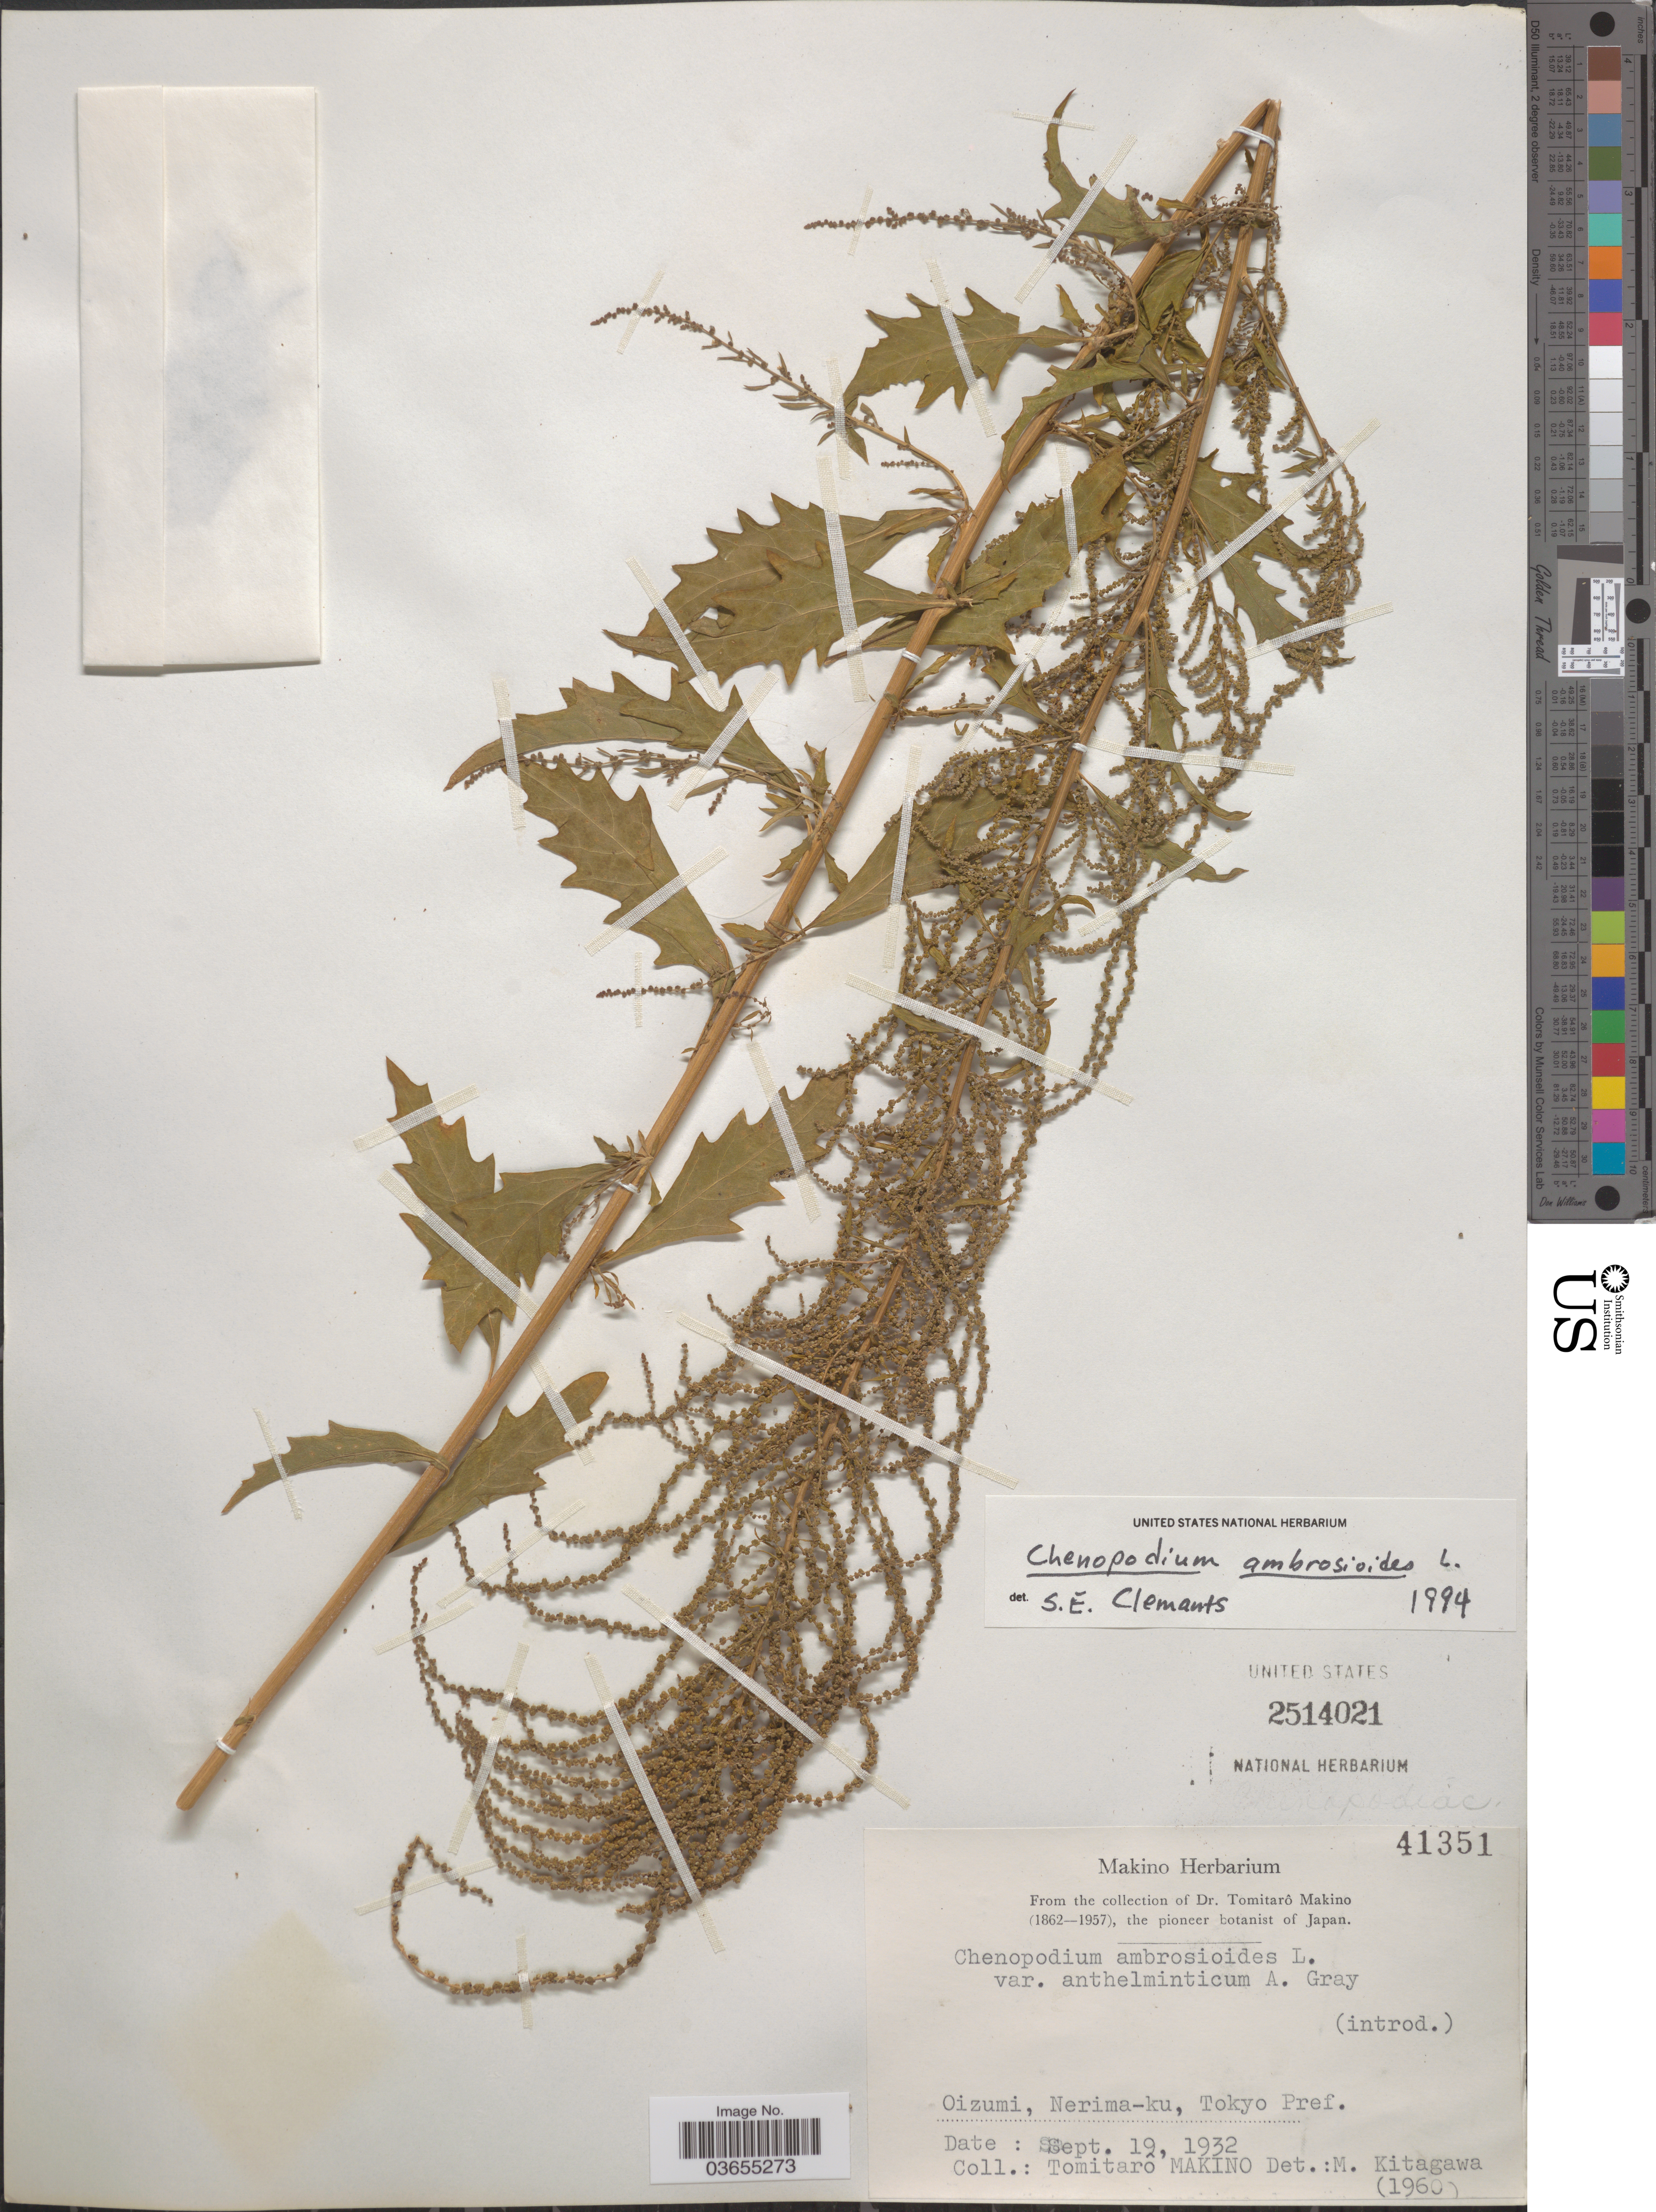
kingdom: Plantae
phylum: Tracheophyta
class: Magnoliopsida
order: Caryophyllales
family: Amaranthaceae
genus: Chenopodium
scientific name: Chenopodium ambrosioides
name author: L.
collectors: T. Makino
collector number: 41351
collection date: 1932-09-19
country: Japan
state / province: Tokyo, Federal City of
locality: Oizumi, Nerima-ku, Tokyo Pref.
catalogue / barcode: US 2514021